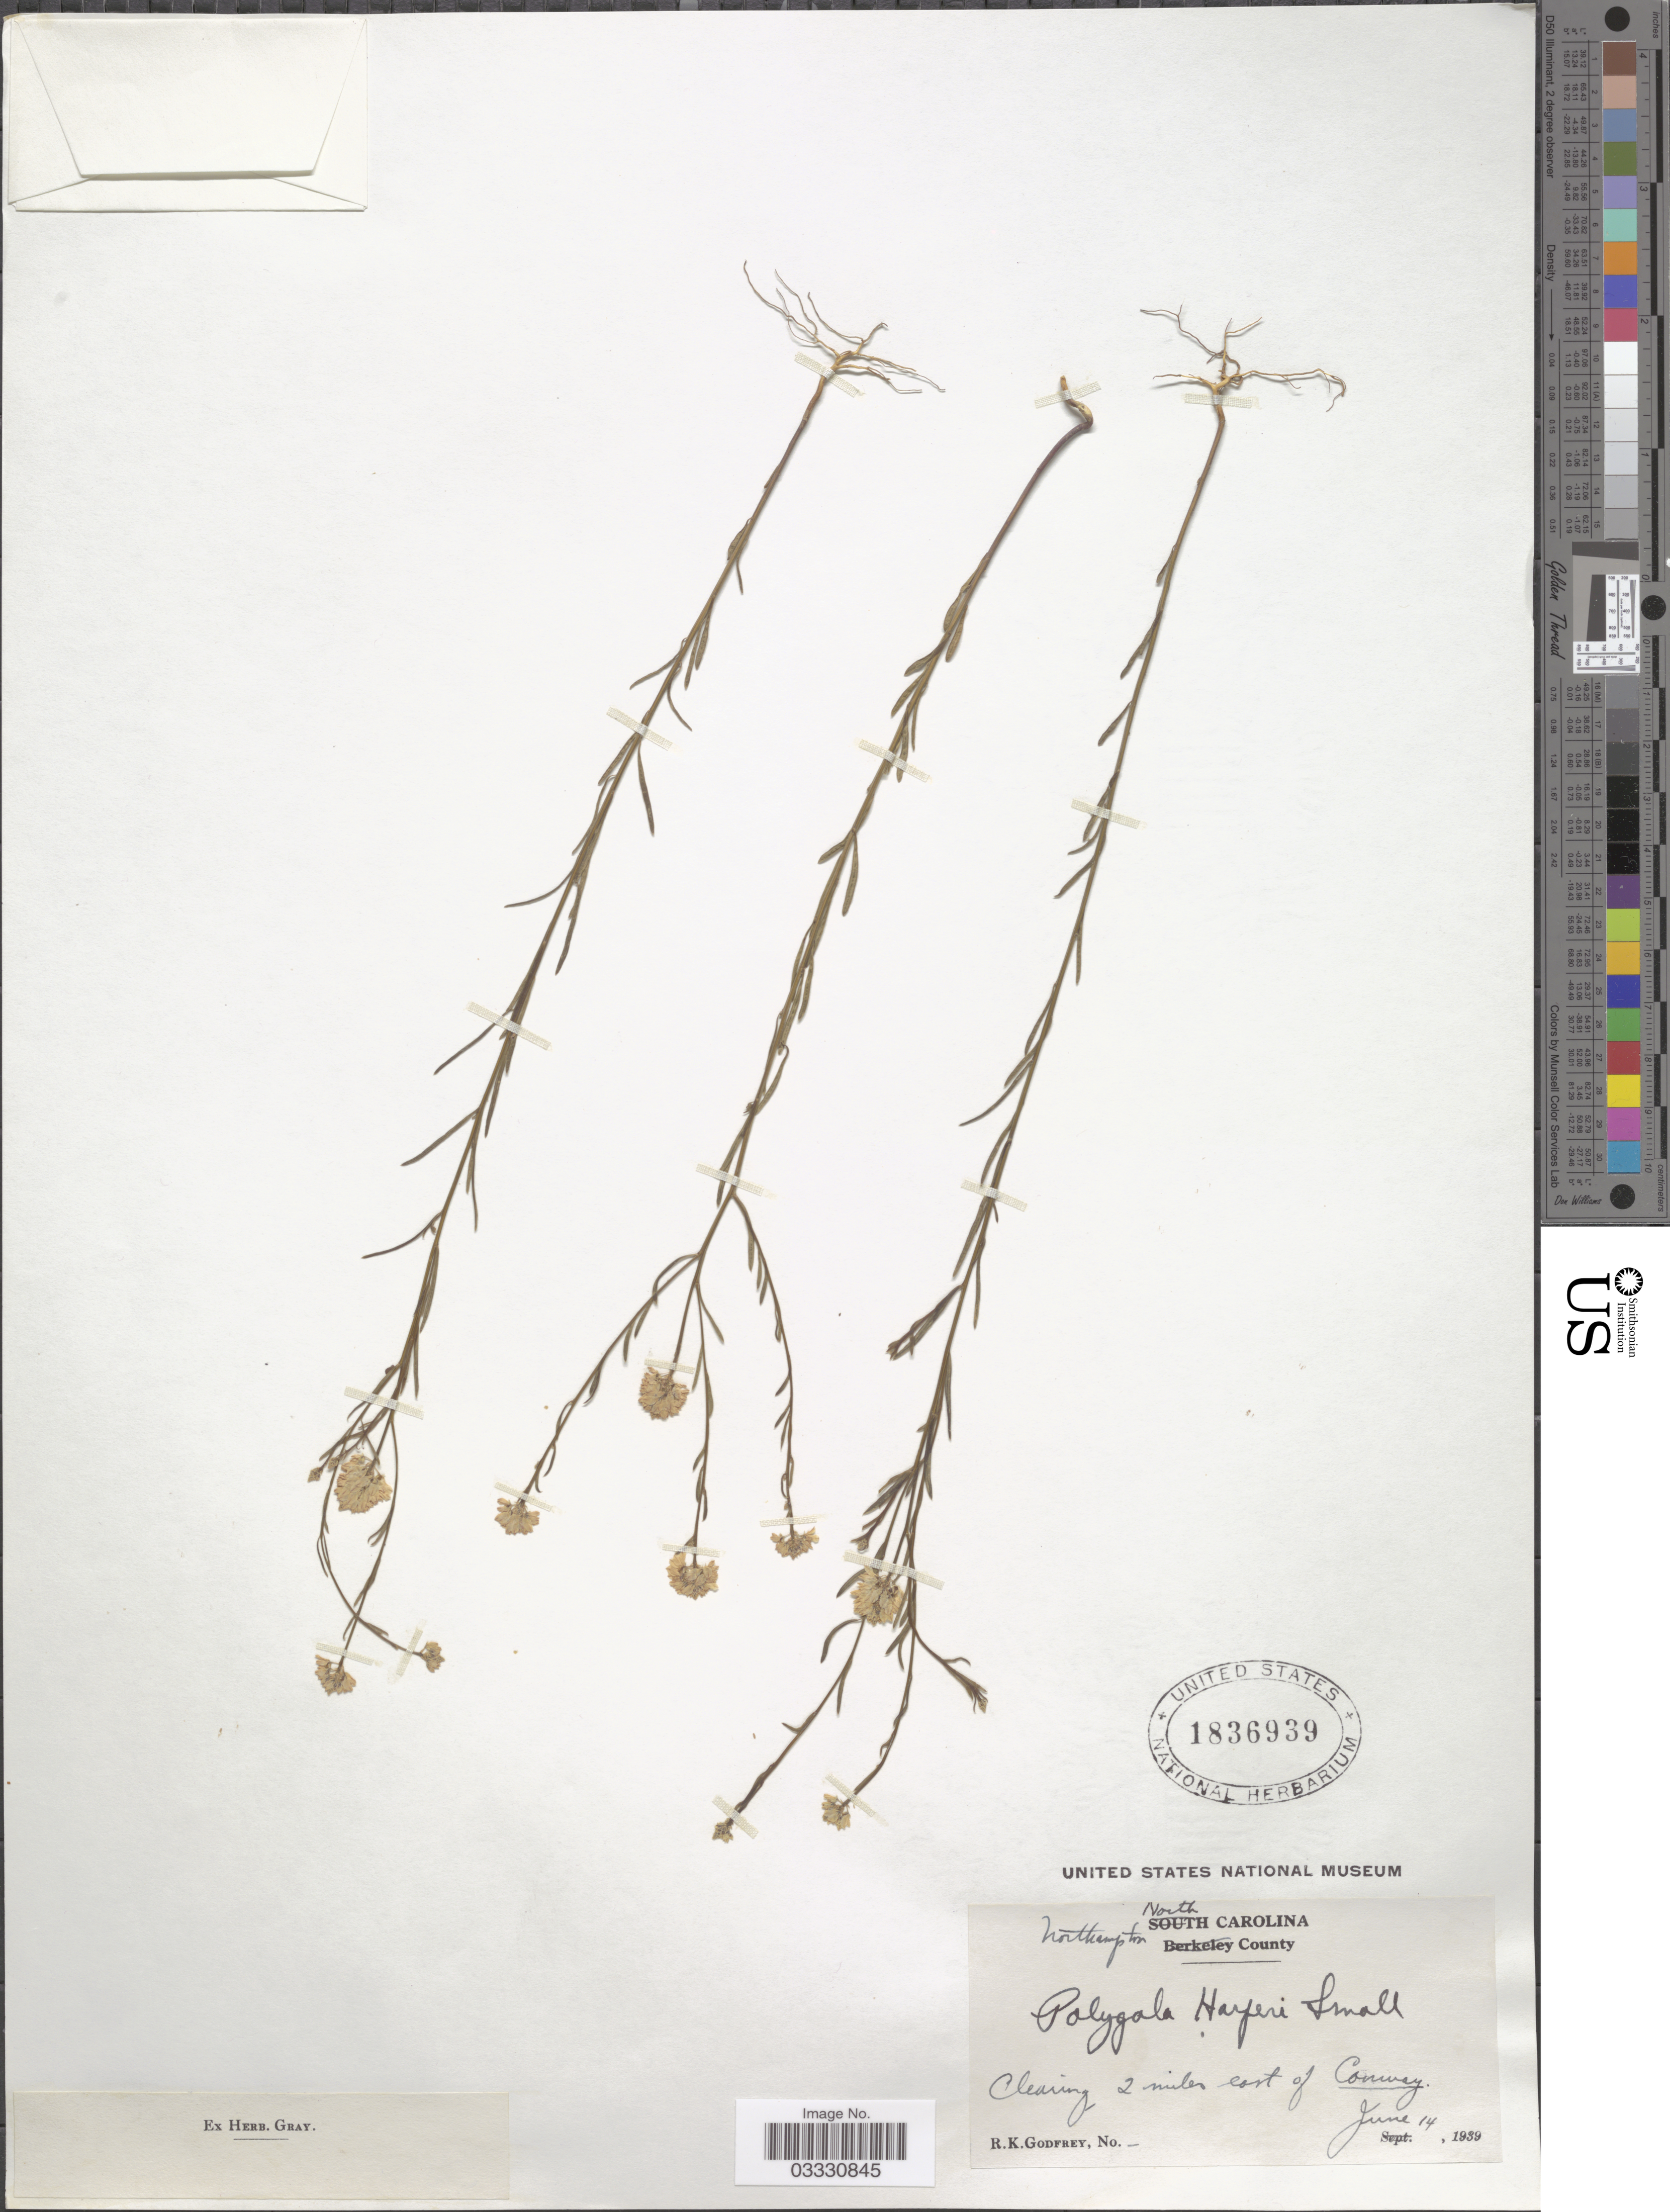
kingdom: Plantae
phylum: Tracheophyta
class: Magnoliopsida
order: Fabales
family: Polygalaceae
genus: Polygala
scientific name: Polygala harperi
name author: Small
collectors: R. K. Godfrey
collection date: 1939-06-14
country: United States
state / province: North Carolina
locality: Northampton County. 2 miles east of Conway.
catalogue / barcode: US 1836939